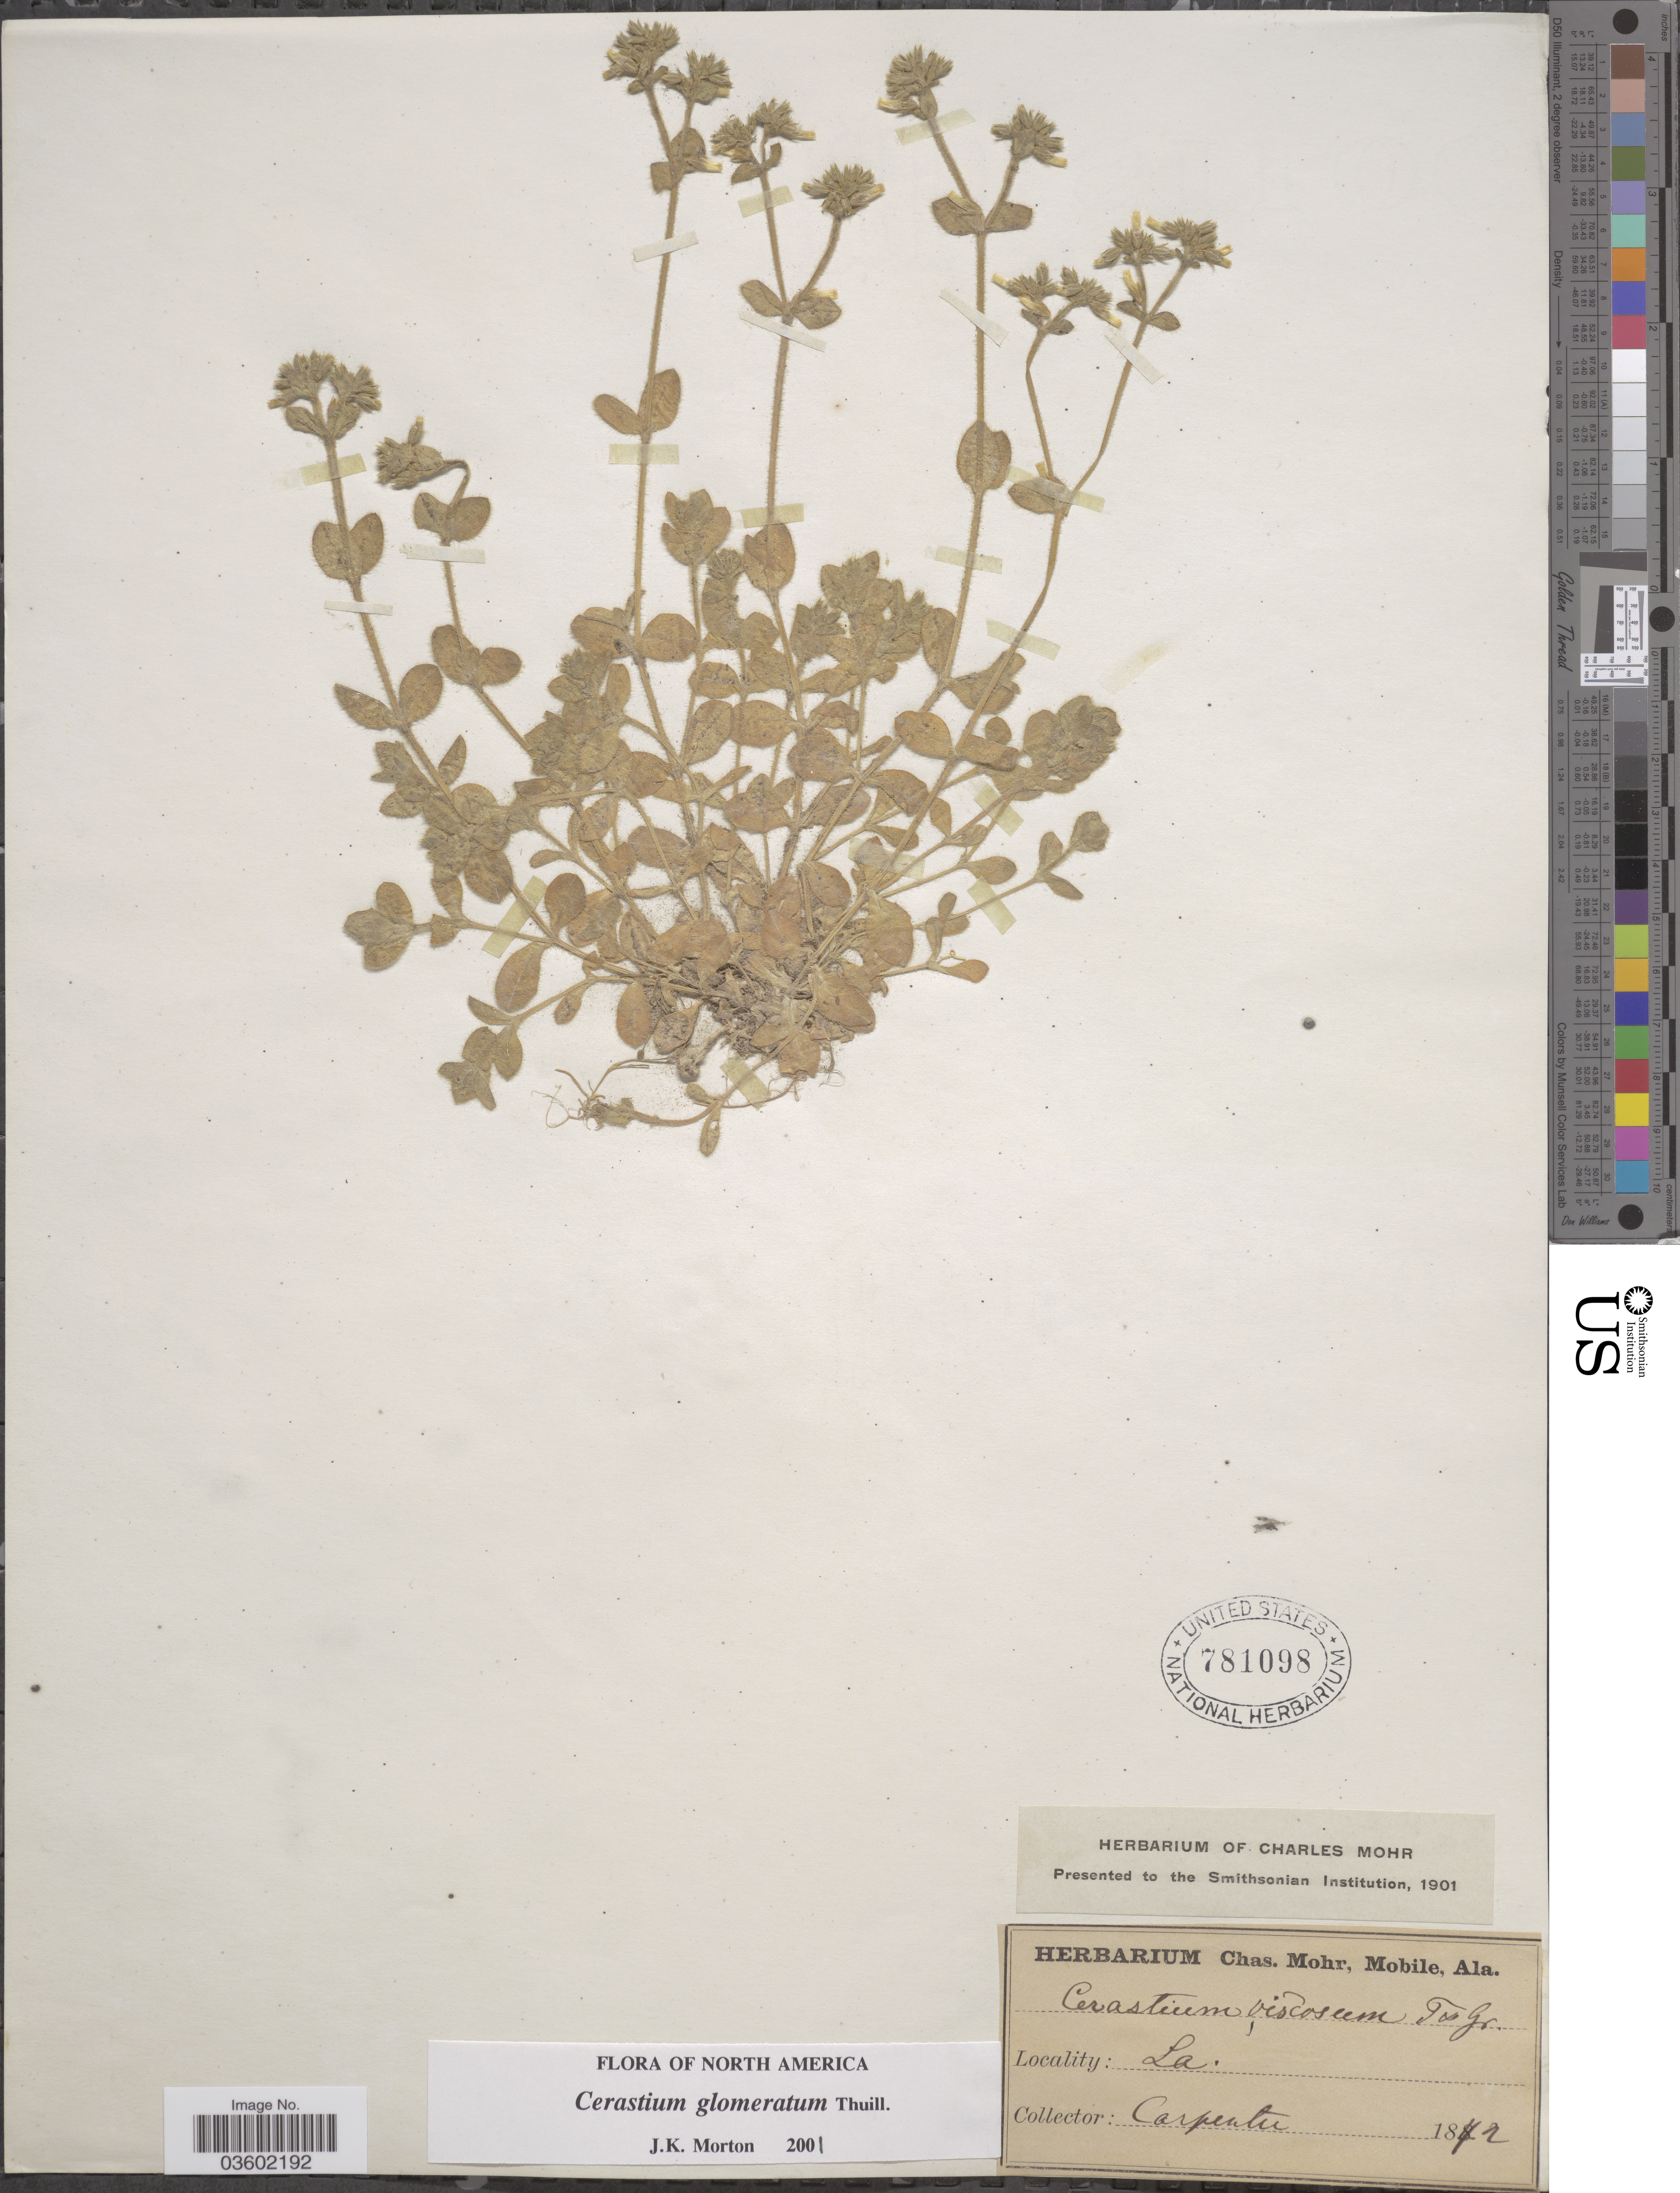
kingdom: Plantae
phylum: Tracheophyta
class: Magnoliopsida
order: Caryophyllales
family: Caryophyllaceae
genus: Cerastium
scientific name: Cerastium viscosum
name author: L.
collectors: -. Carpenter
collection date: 1872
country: United States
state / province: Louisiana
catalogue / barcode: US 781098